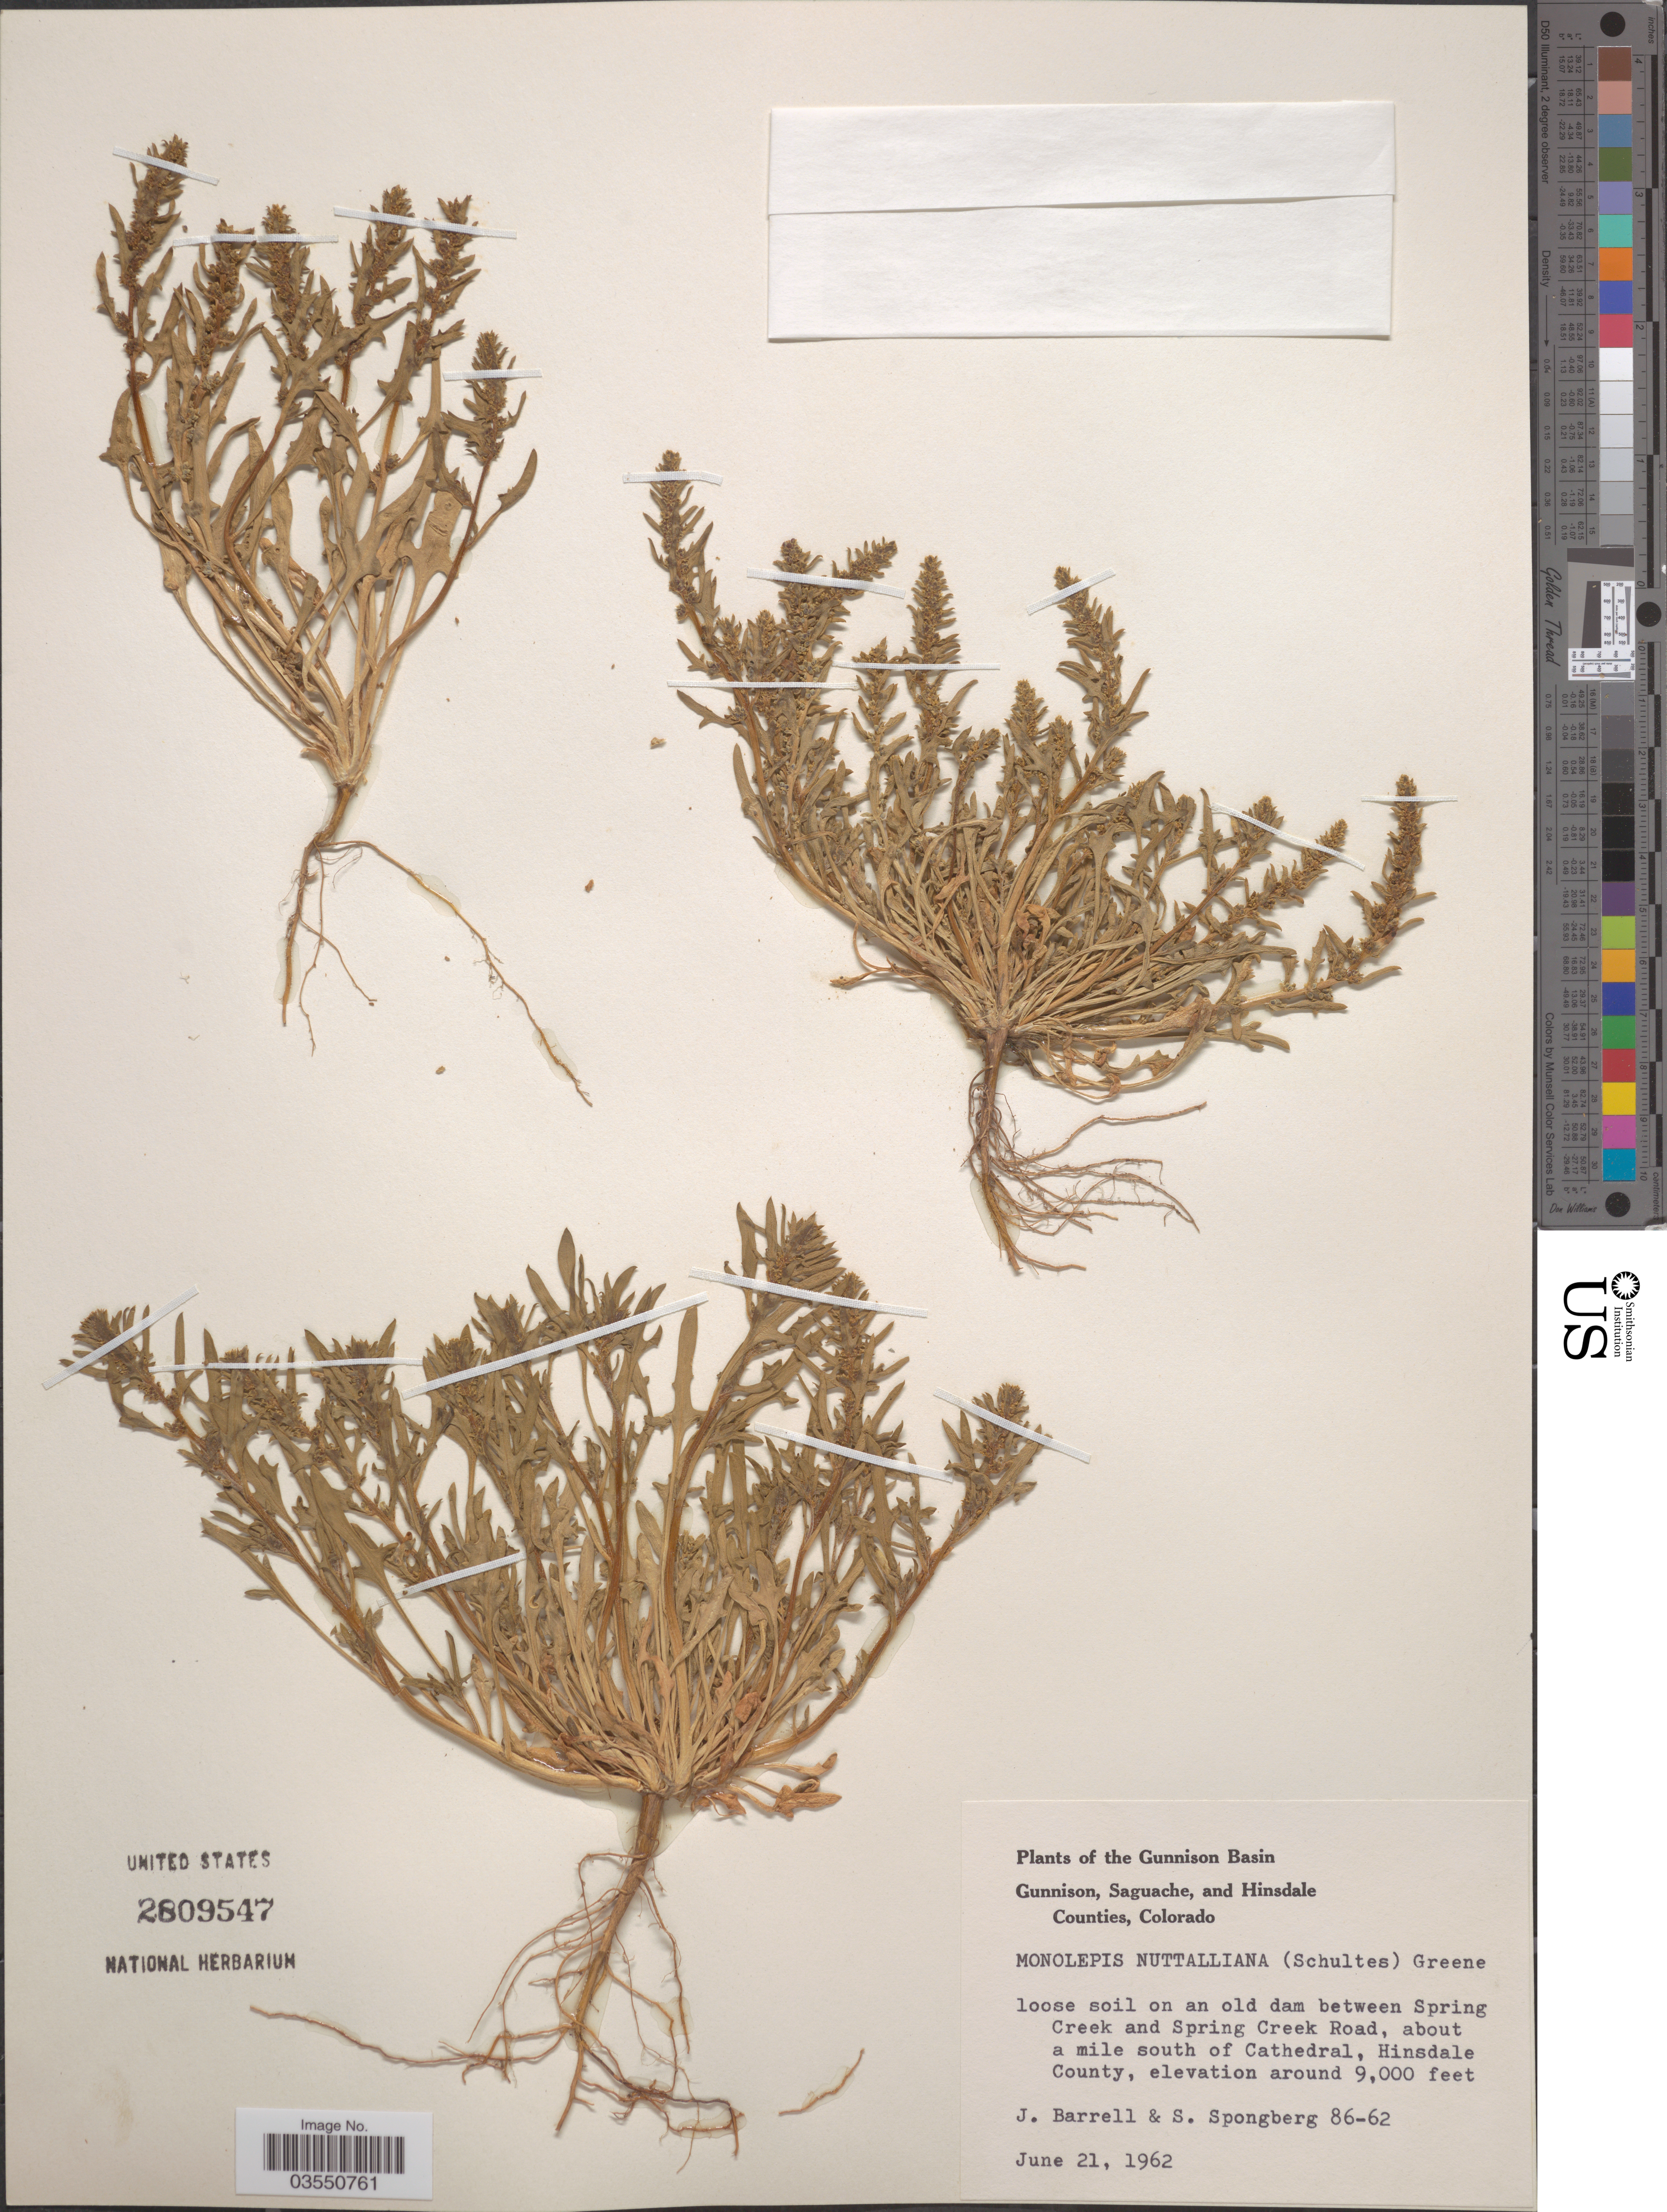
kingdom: Plantae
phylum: Tracheophyta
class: Magnoliopsida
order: Caryophyllales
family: Amaranthaceae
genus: Blitum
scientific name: Blitum nuttallianum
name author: Schult.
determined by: U.S. National Herbarium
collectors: J. Barrell & S. A.Spongberg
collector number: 86-62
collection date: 1962-06-21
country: United States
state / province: Colorado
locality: Gunnison Basin. Loose soil on an old dam between Spring Creek and Spring Creek Road, about a mile south of Cathedral, Hinsdale County.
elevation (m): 2743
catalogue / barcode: US 2809547